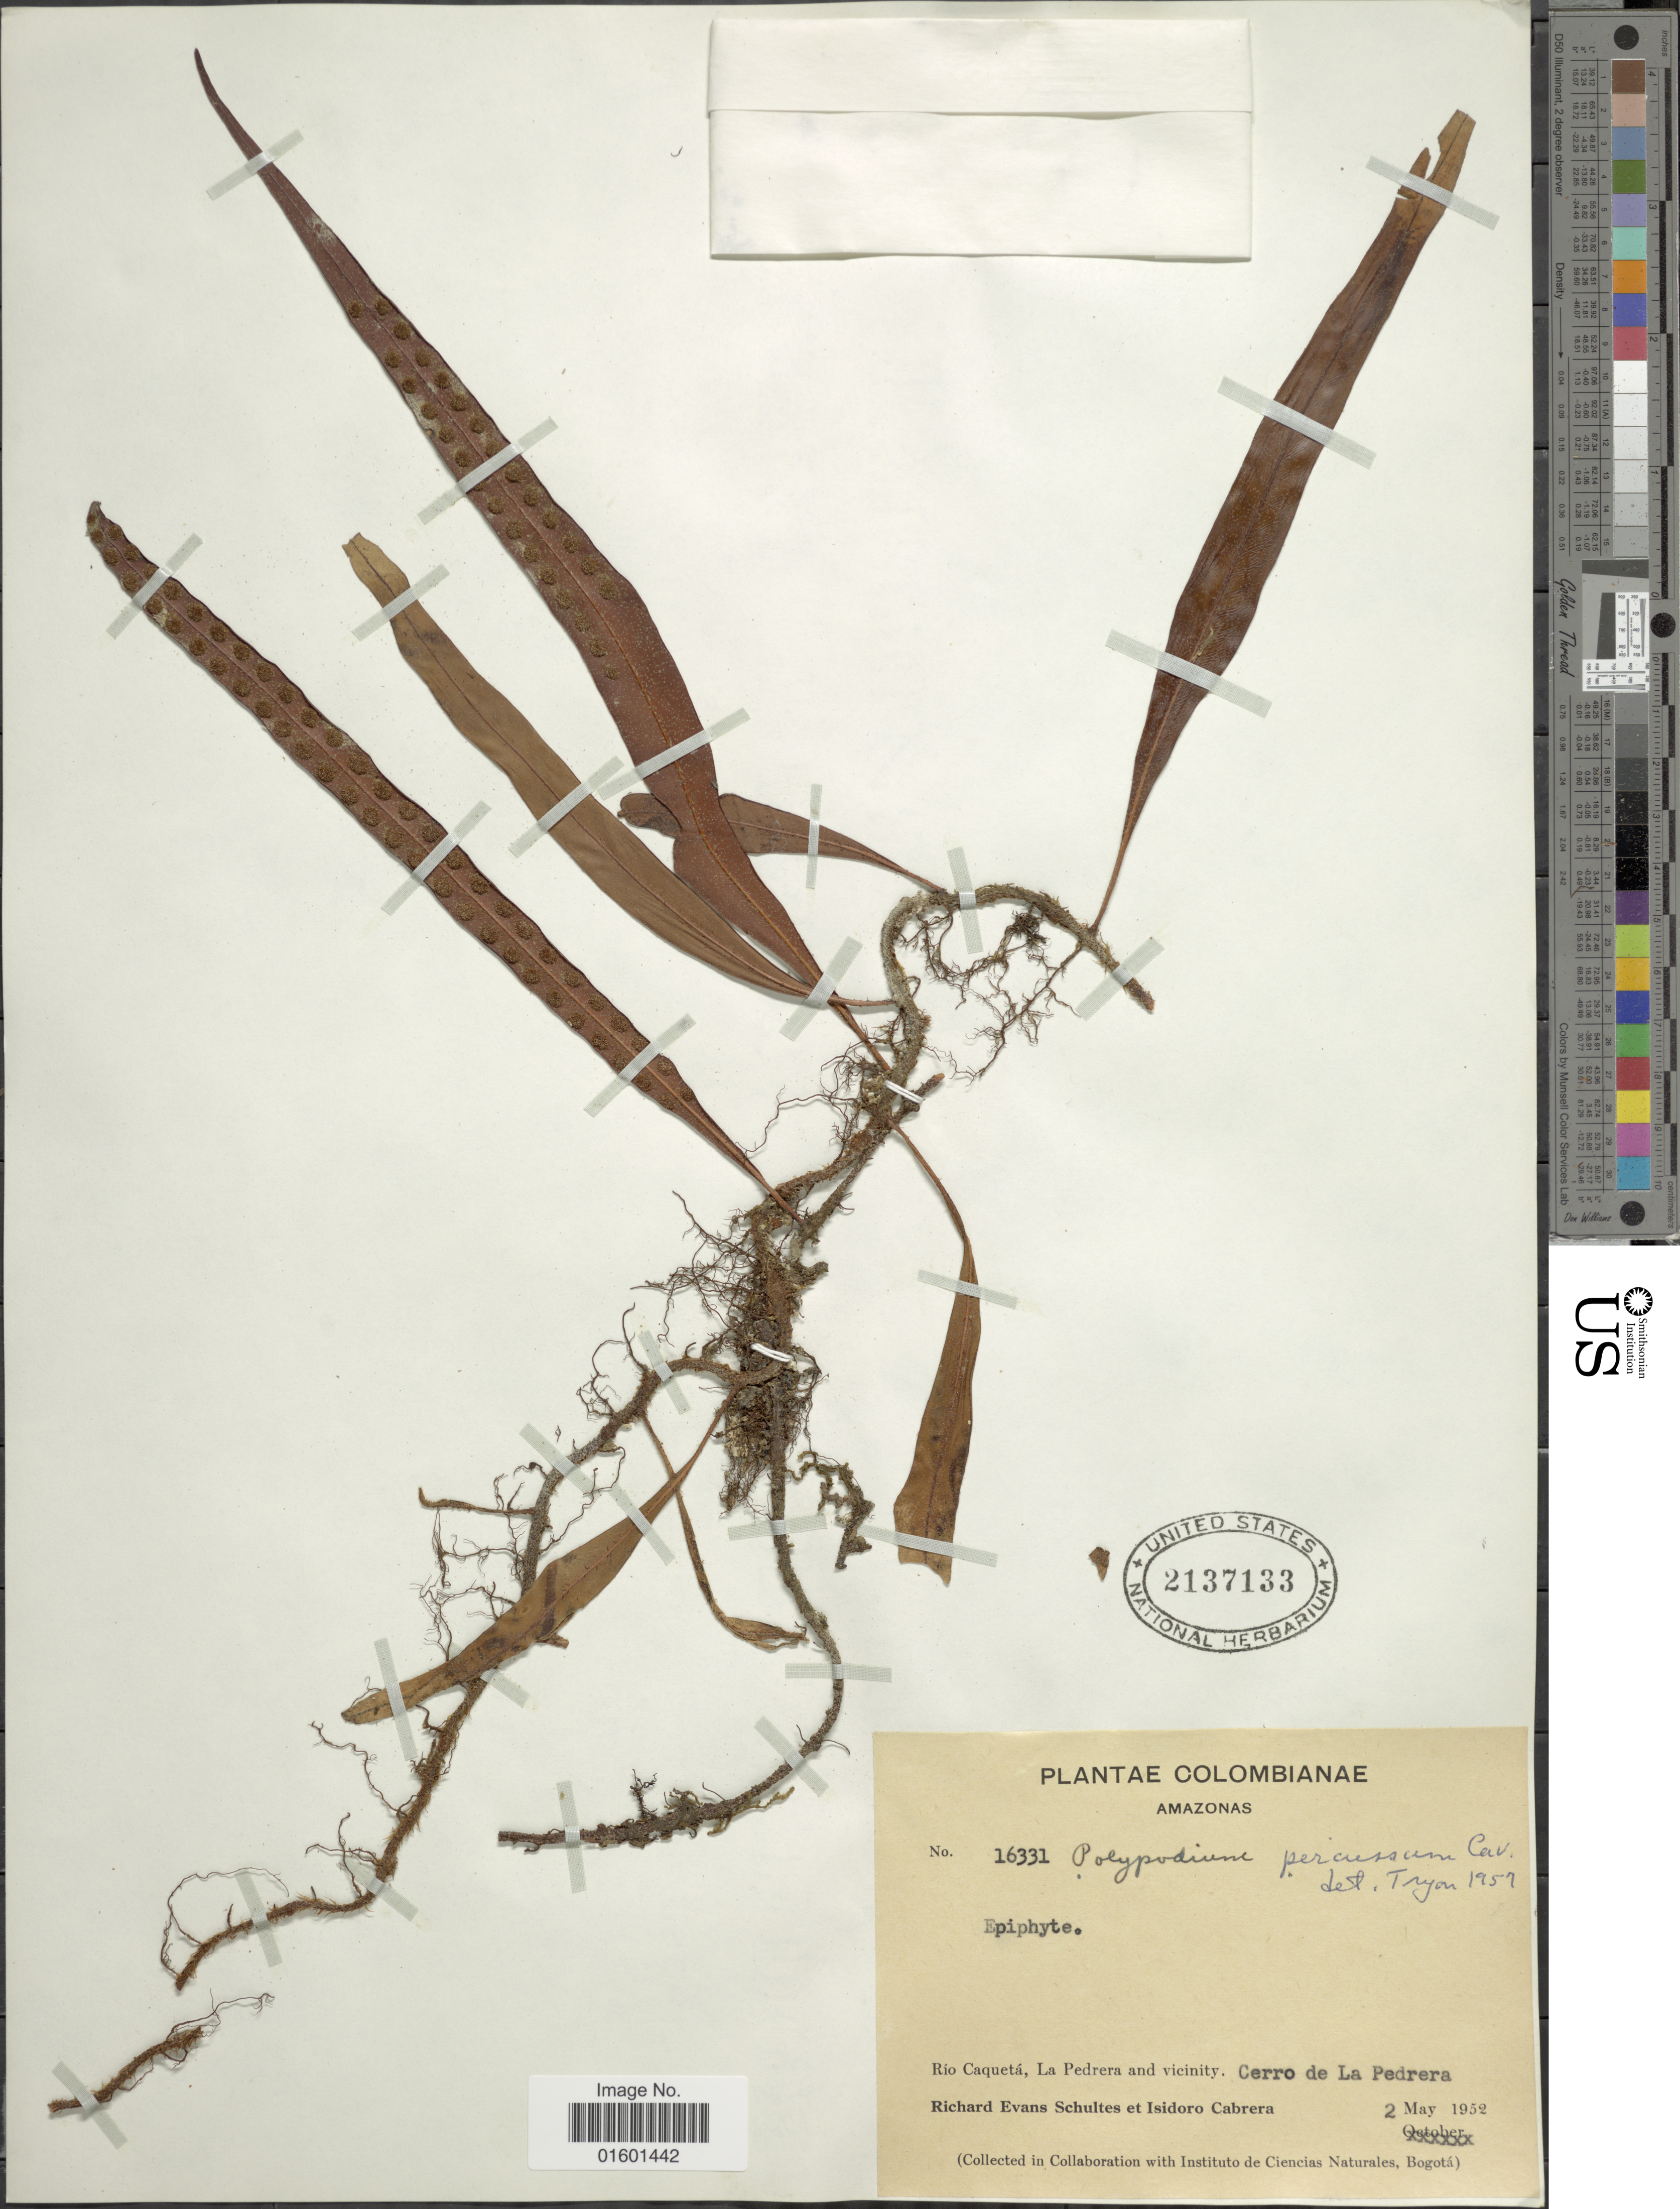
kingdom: Plantae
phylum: Tracheophyta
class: Polypodiopsida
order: Polypodiales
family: Polypodiaceae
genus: Microgramma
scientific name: Microgramma percussa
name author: (Cav.) de la Sota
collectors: R. E. Schultes & I. Cabrera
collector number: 16331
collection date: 1952-05-02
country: Colombia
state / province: Amazônas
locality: Rio Caqueta, La Pedrera and vicinity. Cerro de La Pedrera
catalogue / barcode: US 2137133